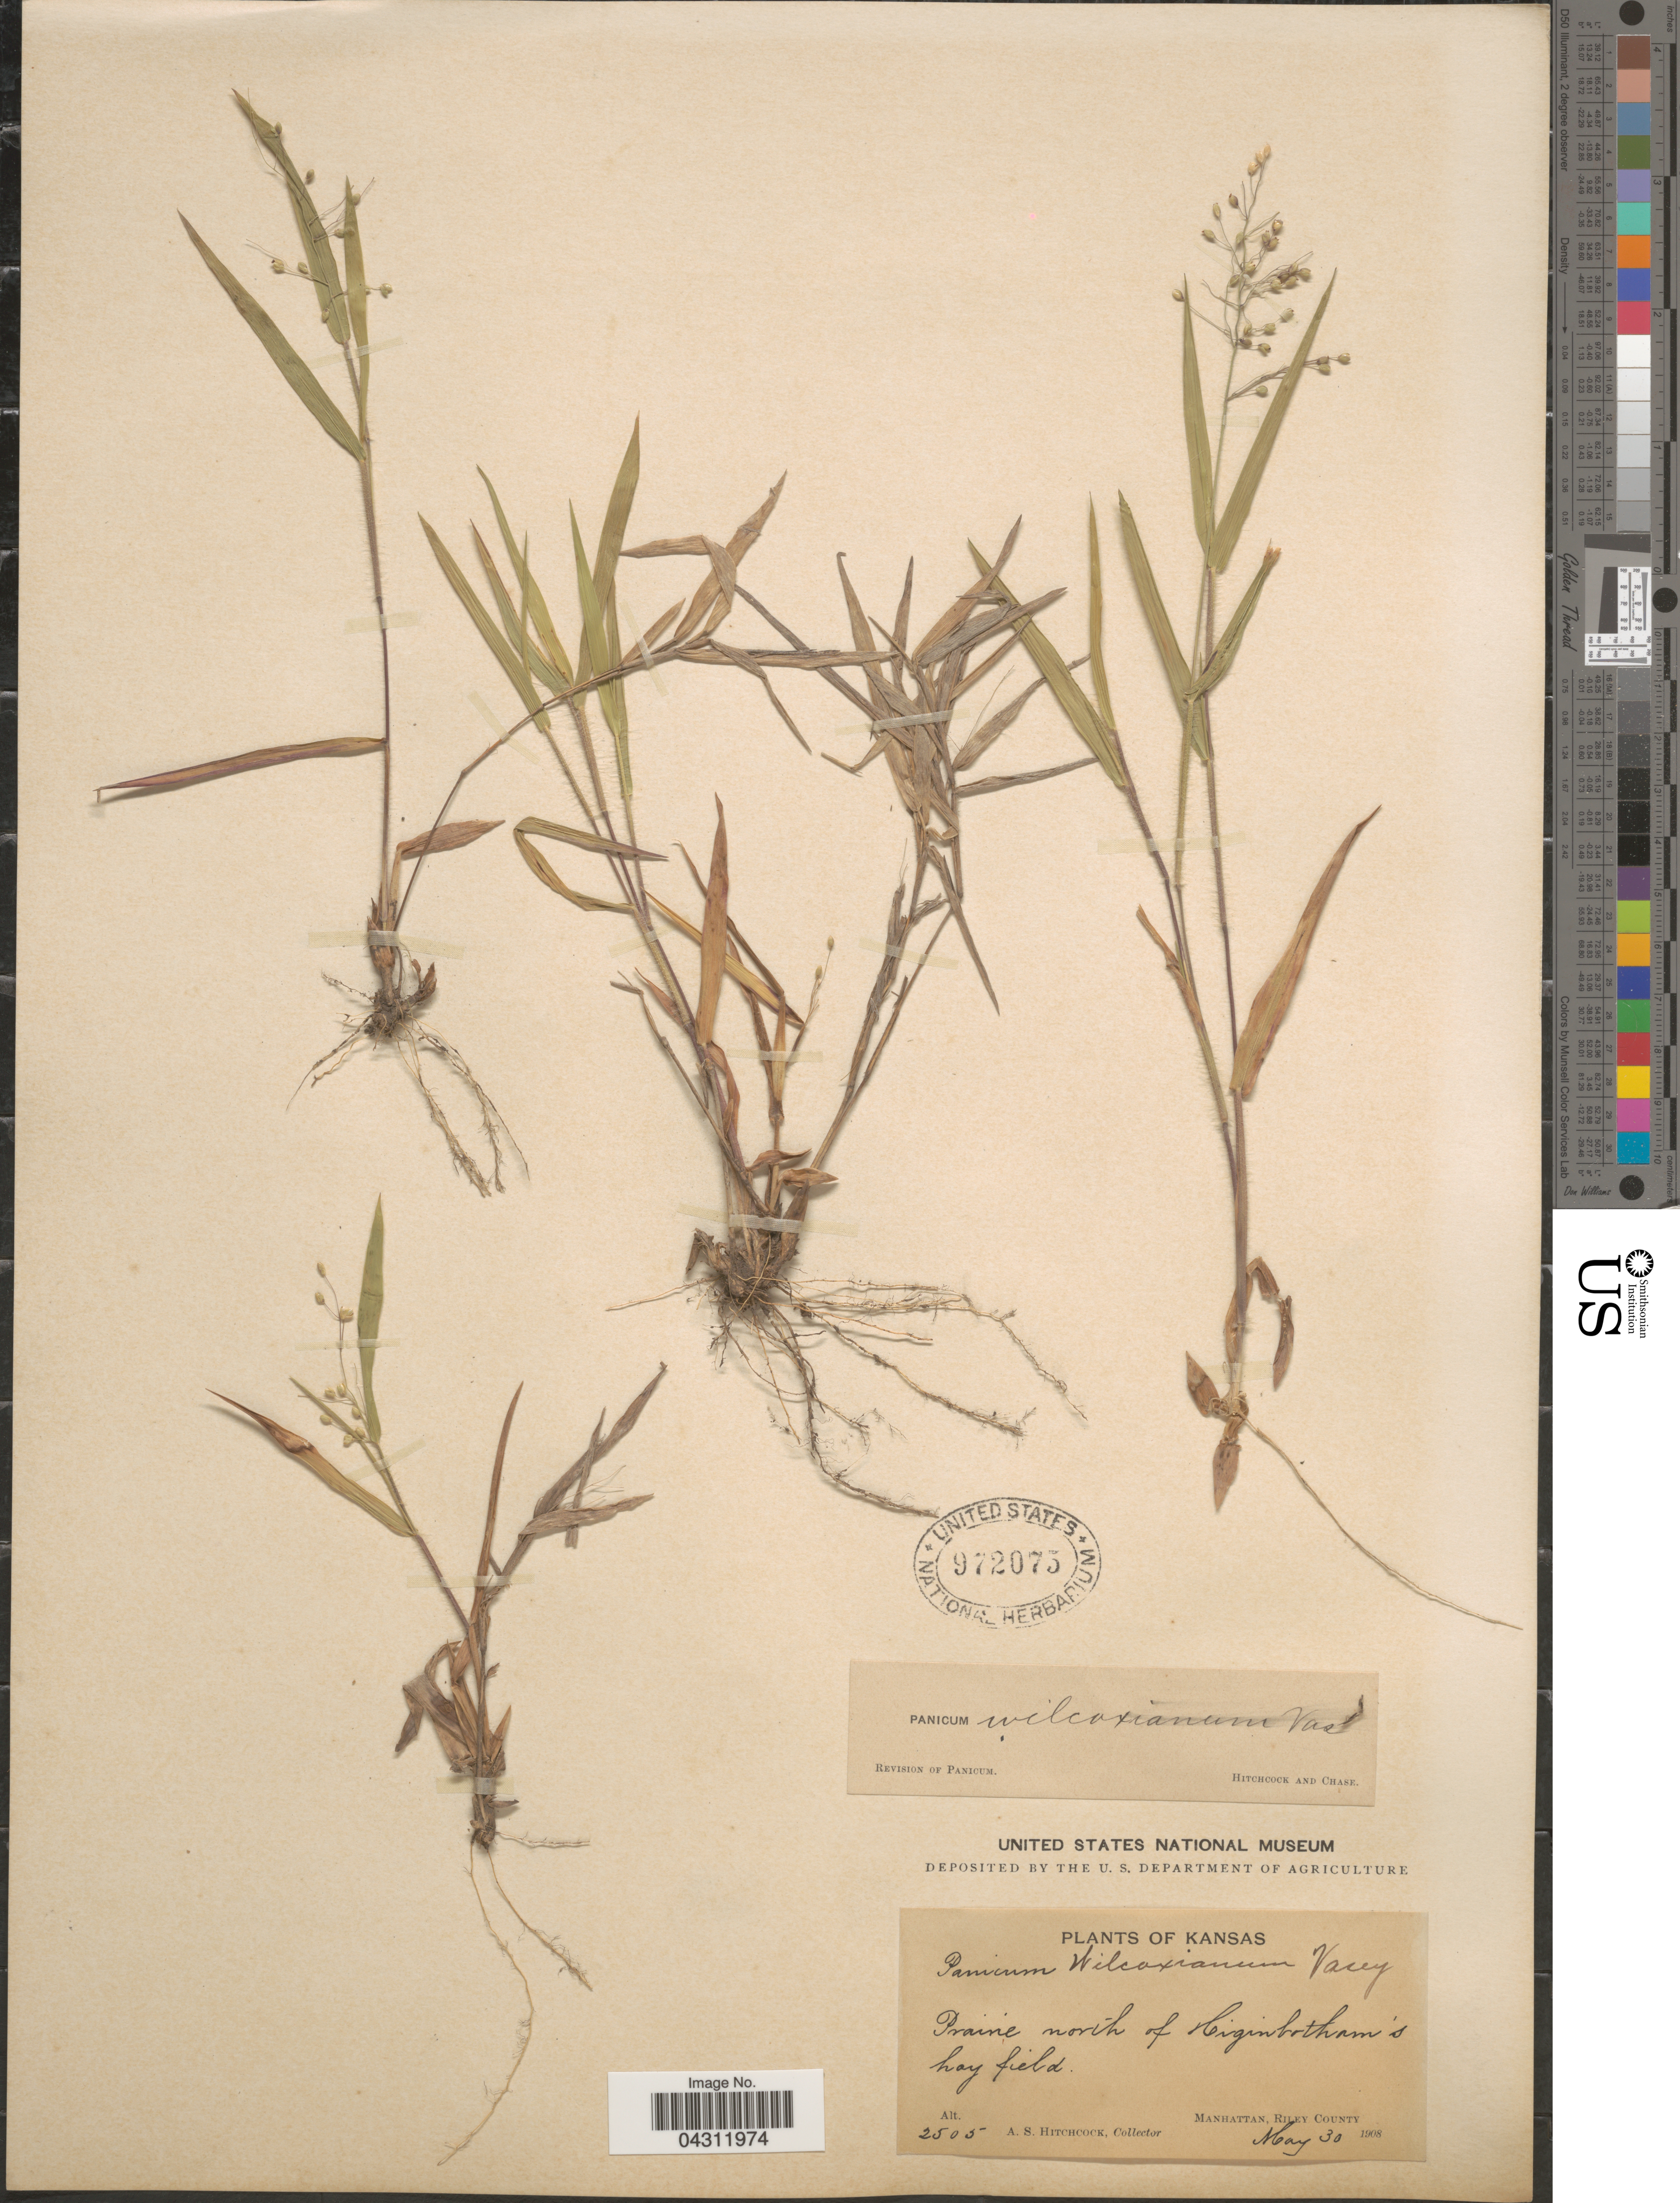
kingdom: Plantae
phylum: Tracheophyta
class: Liliopsida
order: Poales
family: Poaceae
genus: Dichanthelium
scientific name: Dichanthelium wilcoxianum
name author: Freckmann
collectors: A. S. Hitchcock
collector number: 2505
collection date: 1908-05-30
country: United States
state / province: Kansas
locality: Prairie north of Wiginbotham's hay field. Manhattan, Riley County.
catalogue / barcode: US 972075